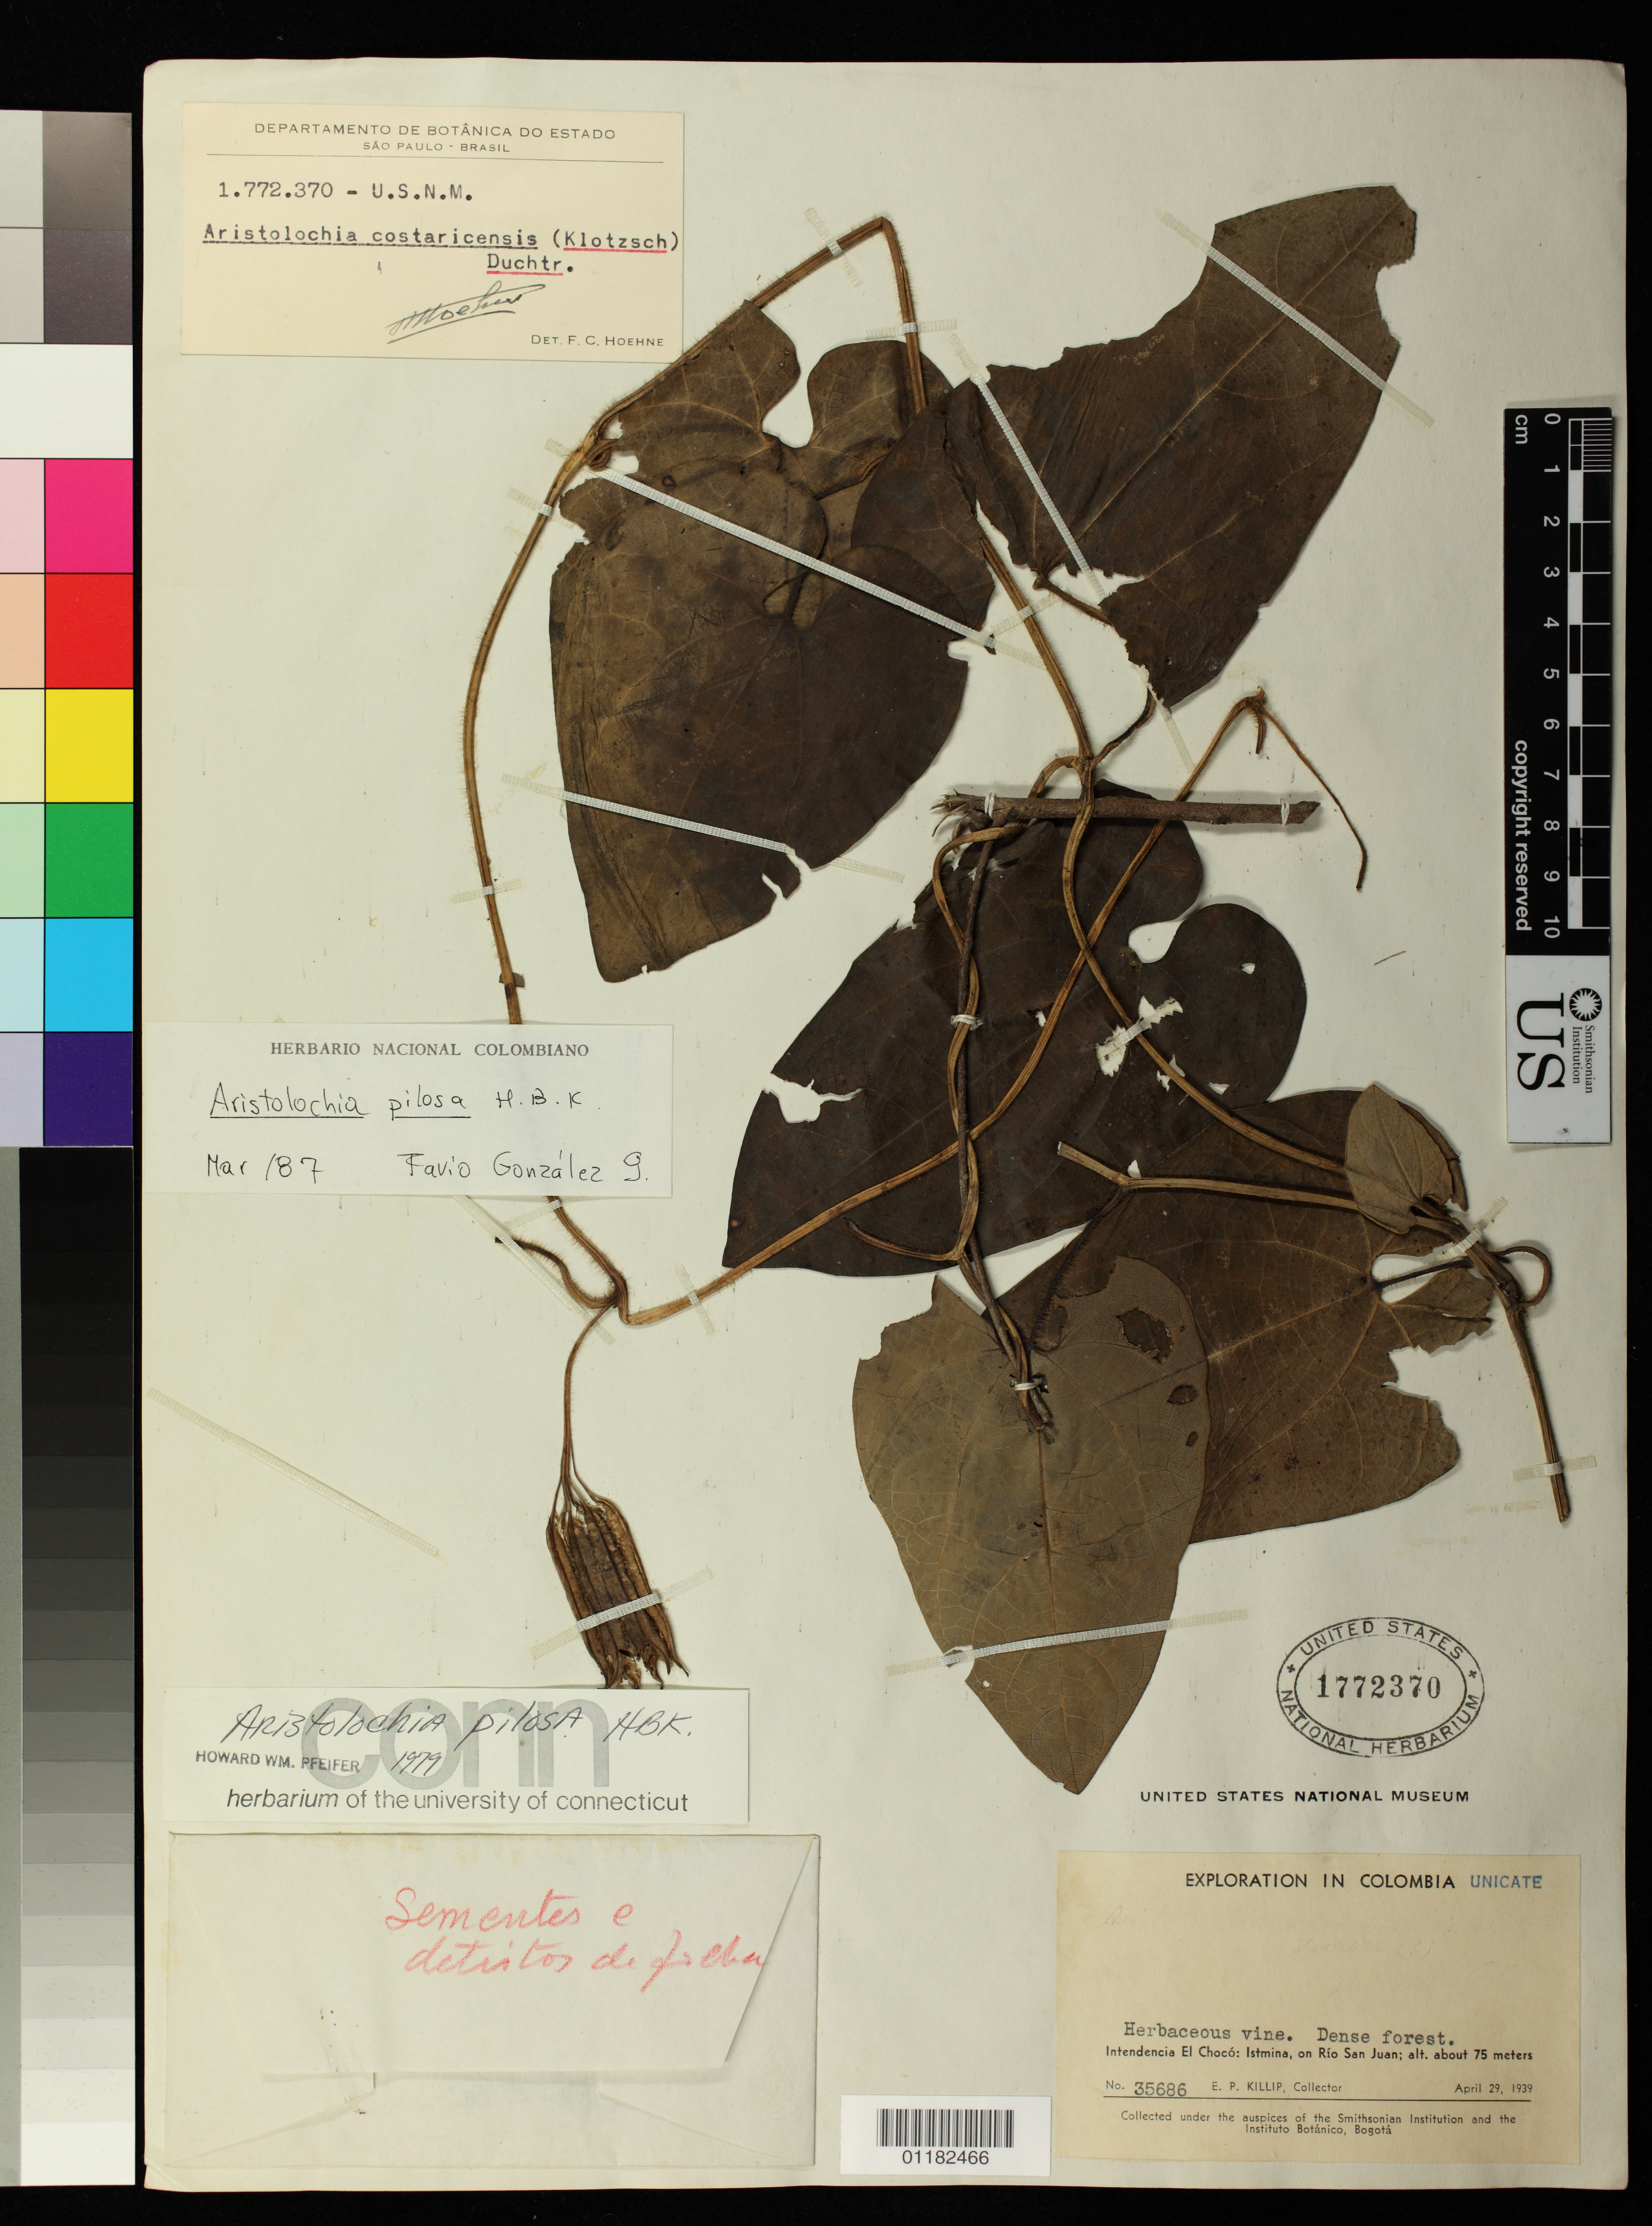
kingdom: Plantae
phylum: Tracheophyta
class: Magnoliopsida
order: Piperales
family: Aristolochiaceae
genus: Aristolochia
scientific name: Aristolochia pilosa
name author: Kunth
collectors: E. P. Killip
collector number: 35686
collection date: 1939-04-29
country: Colombia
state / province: Chocó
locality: Istmina on Rio San Juan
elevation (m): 75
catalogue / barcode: US 1772370